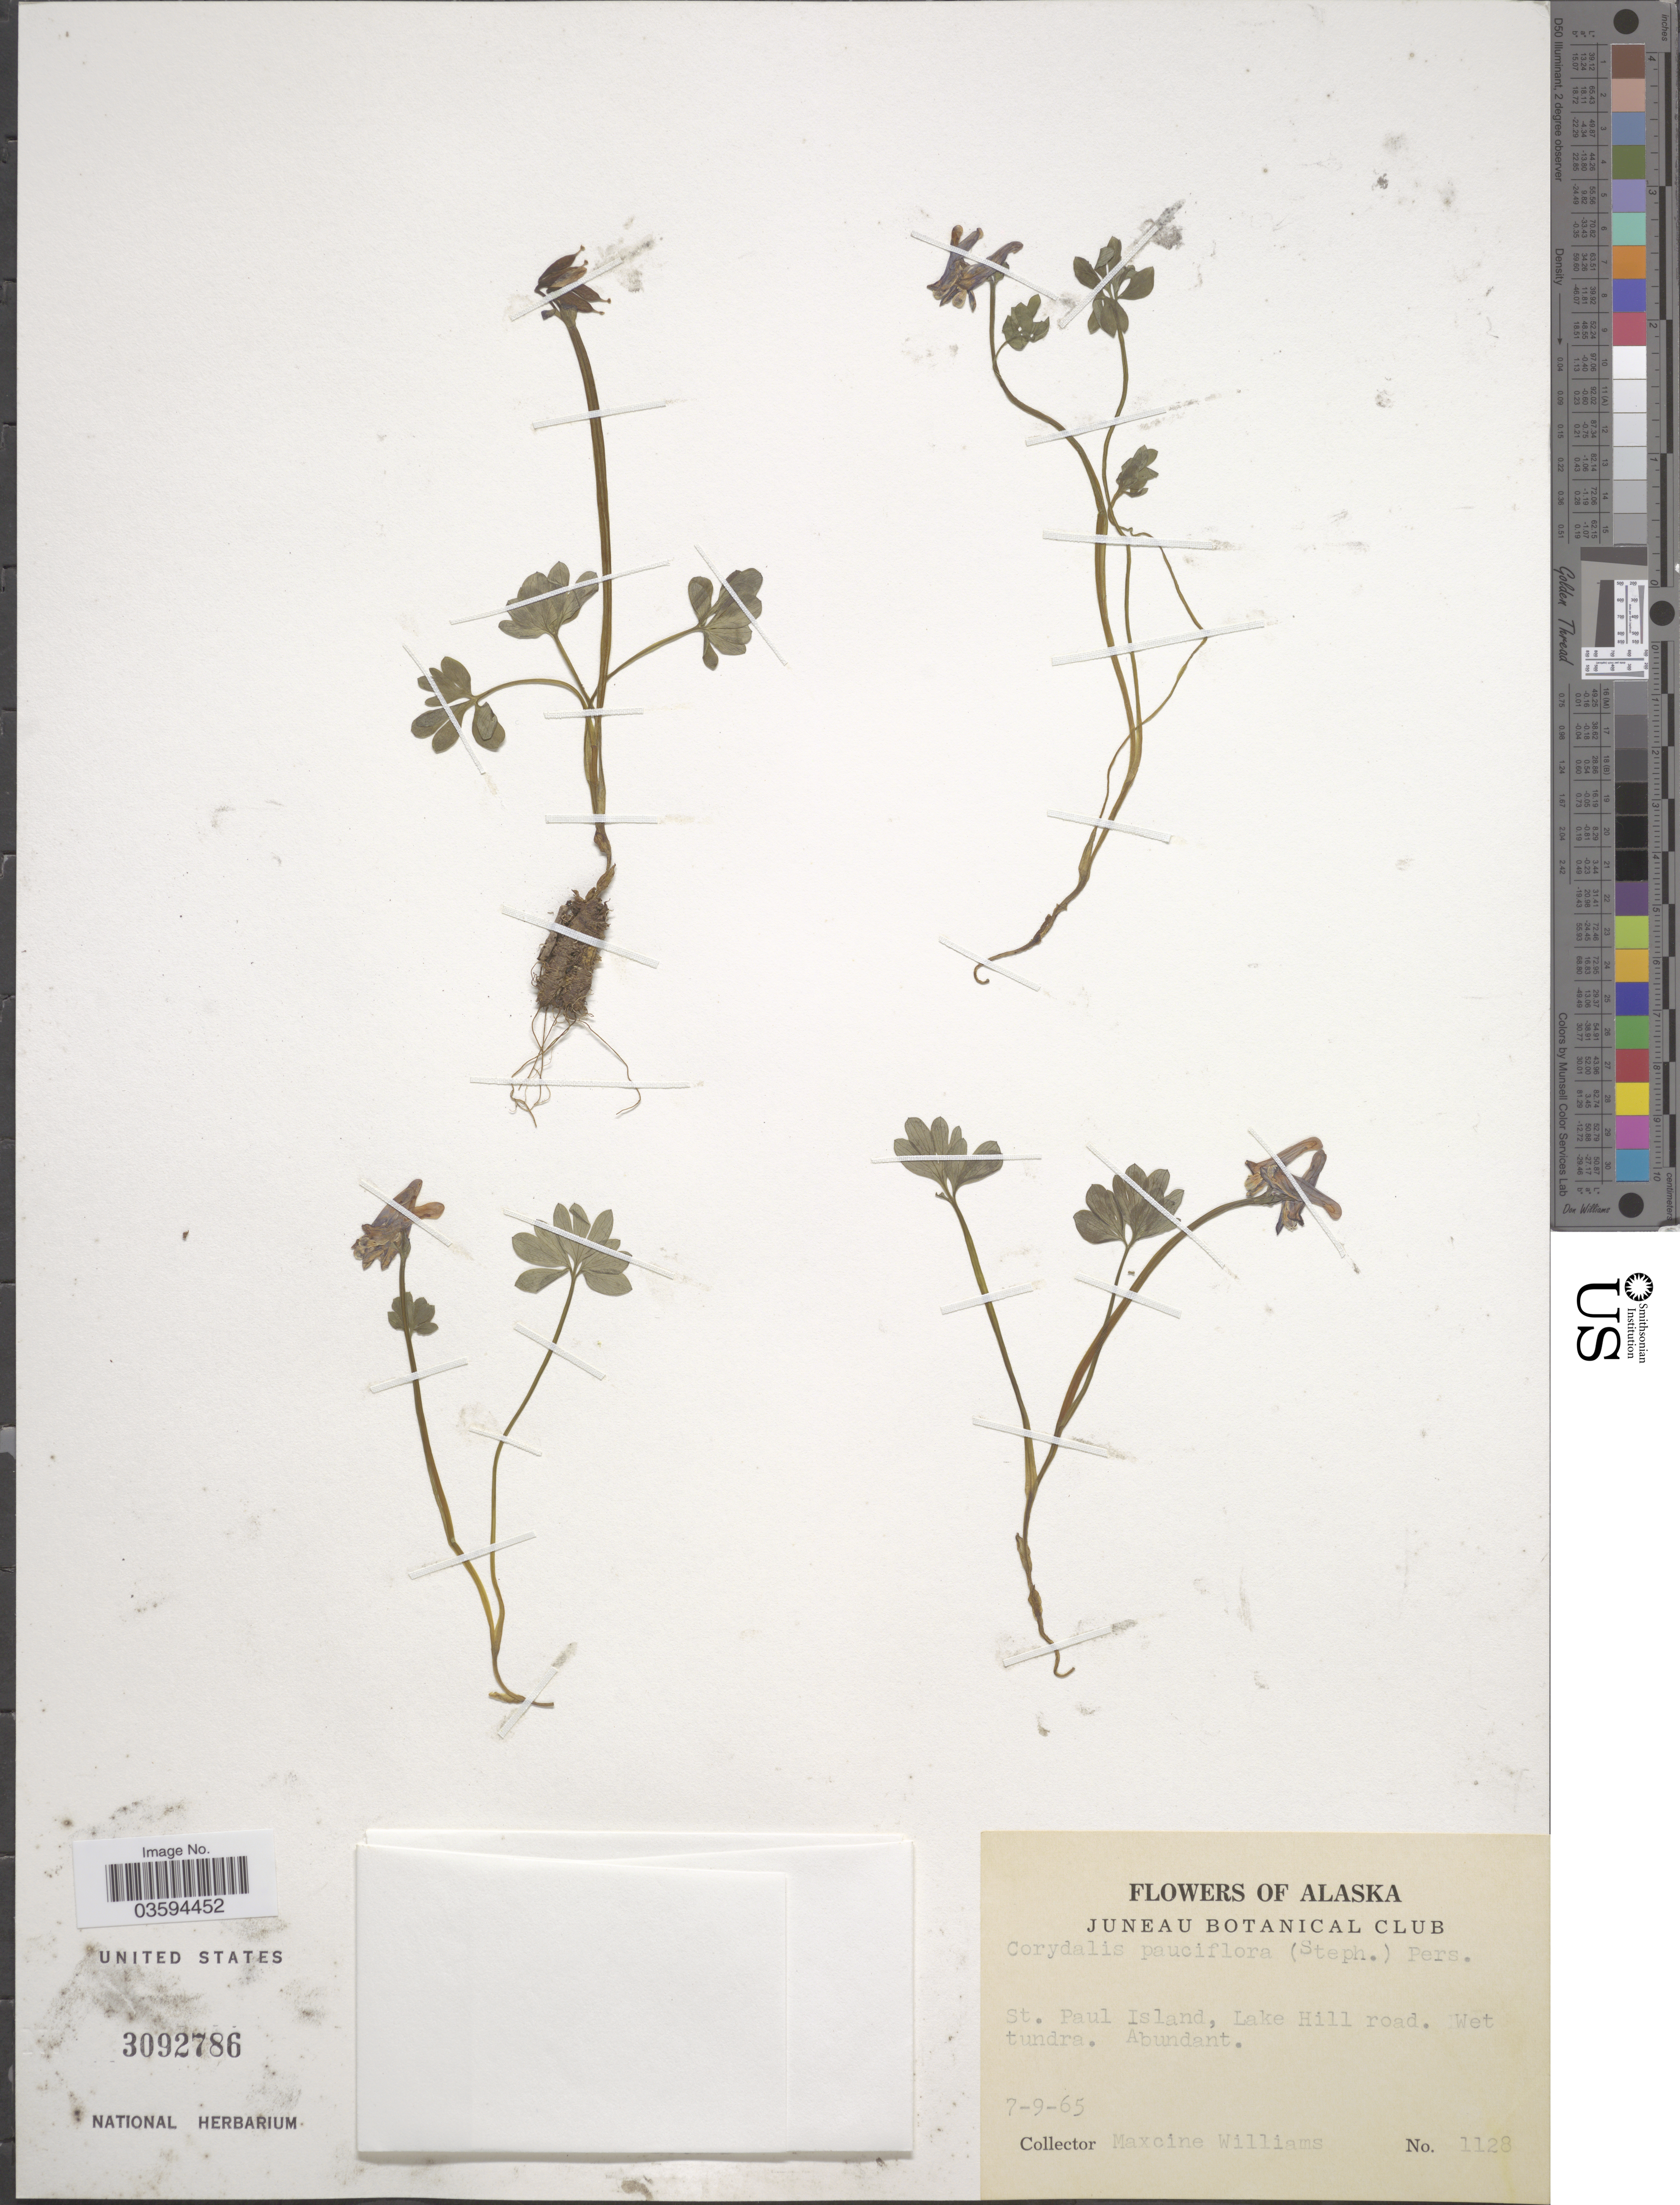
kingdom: Plantae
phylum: Tracheophyta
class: Magnoliopsida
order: Ranunculales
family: Papaveraceae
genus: Corydalis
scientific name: Corydalis pauciflora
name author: (Stephan) Pers.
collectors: M. Williams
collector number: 1128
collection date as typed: Transcribed d/m/y: 9/7/65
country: United States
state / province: Alaska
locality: St. Paul Island, Lake Hill road.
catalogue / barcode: US 3092786